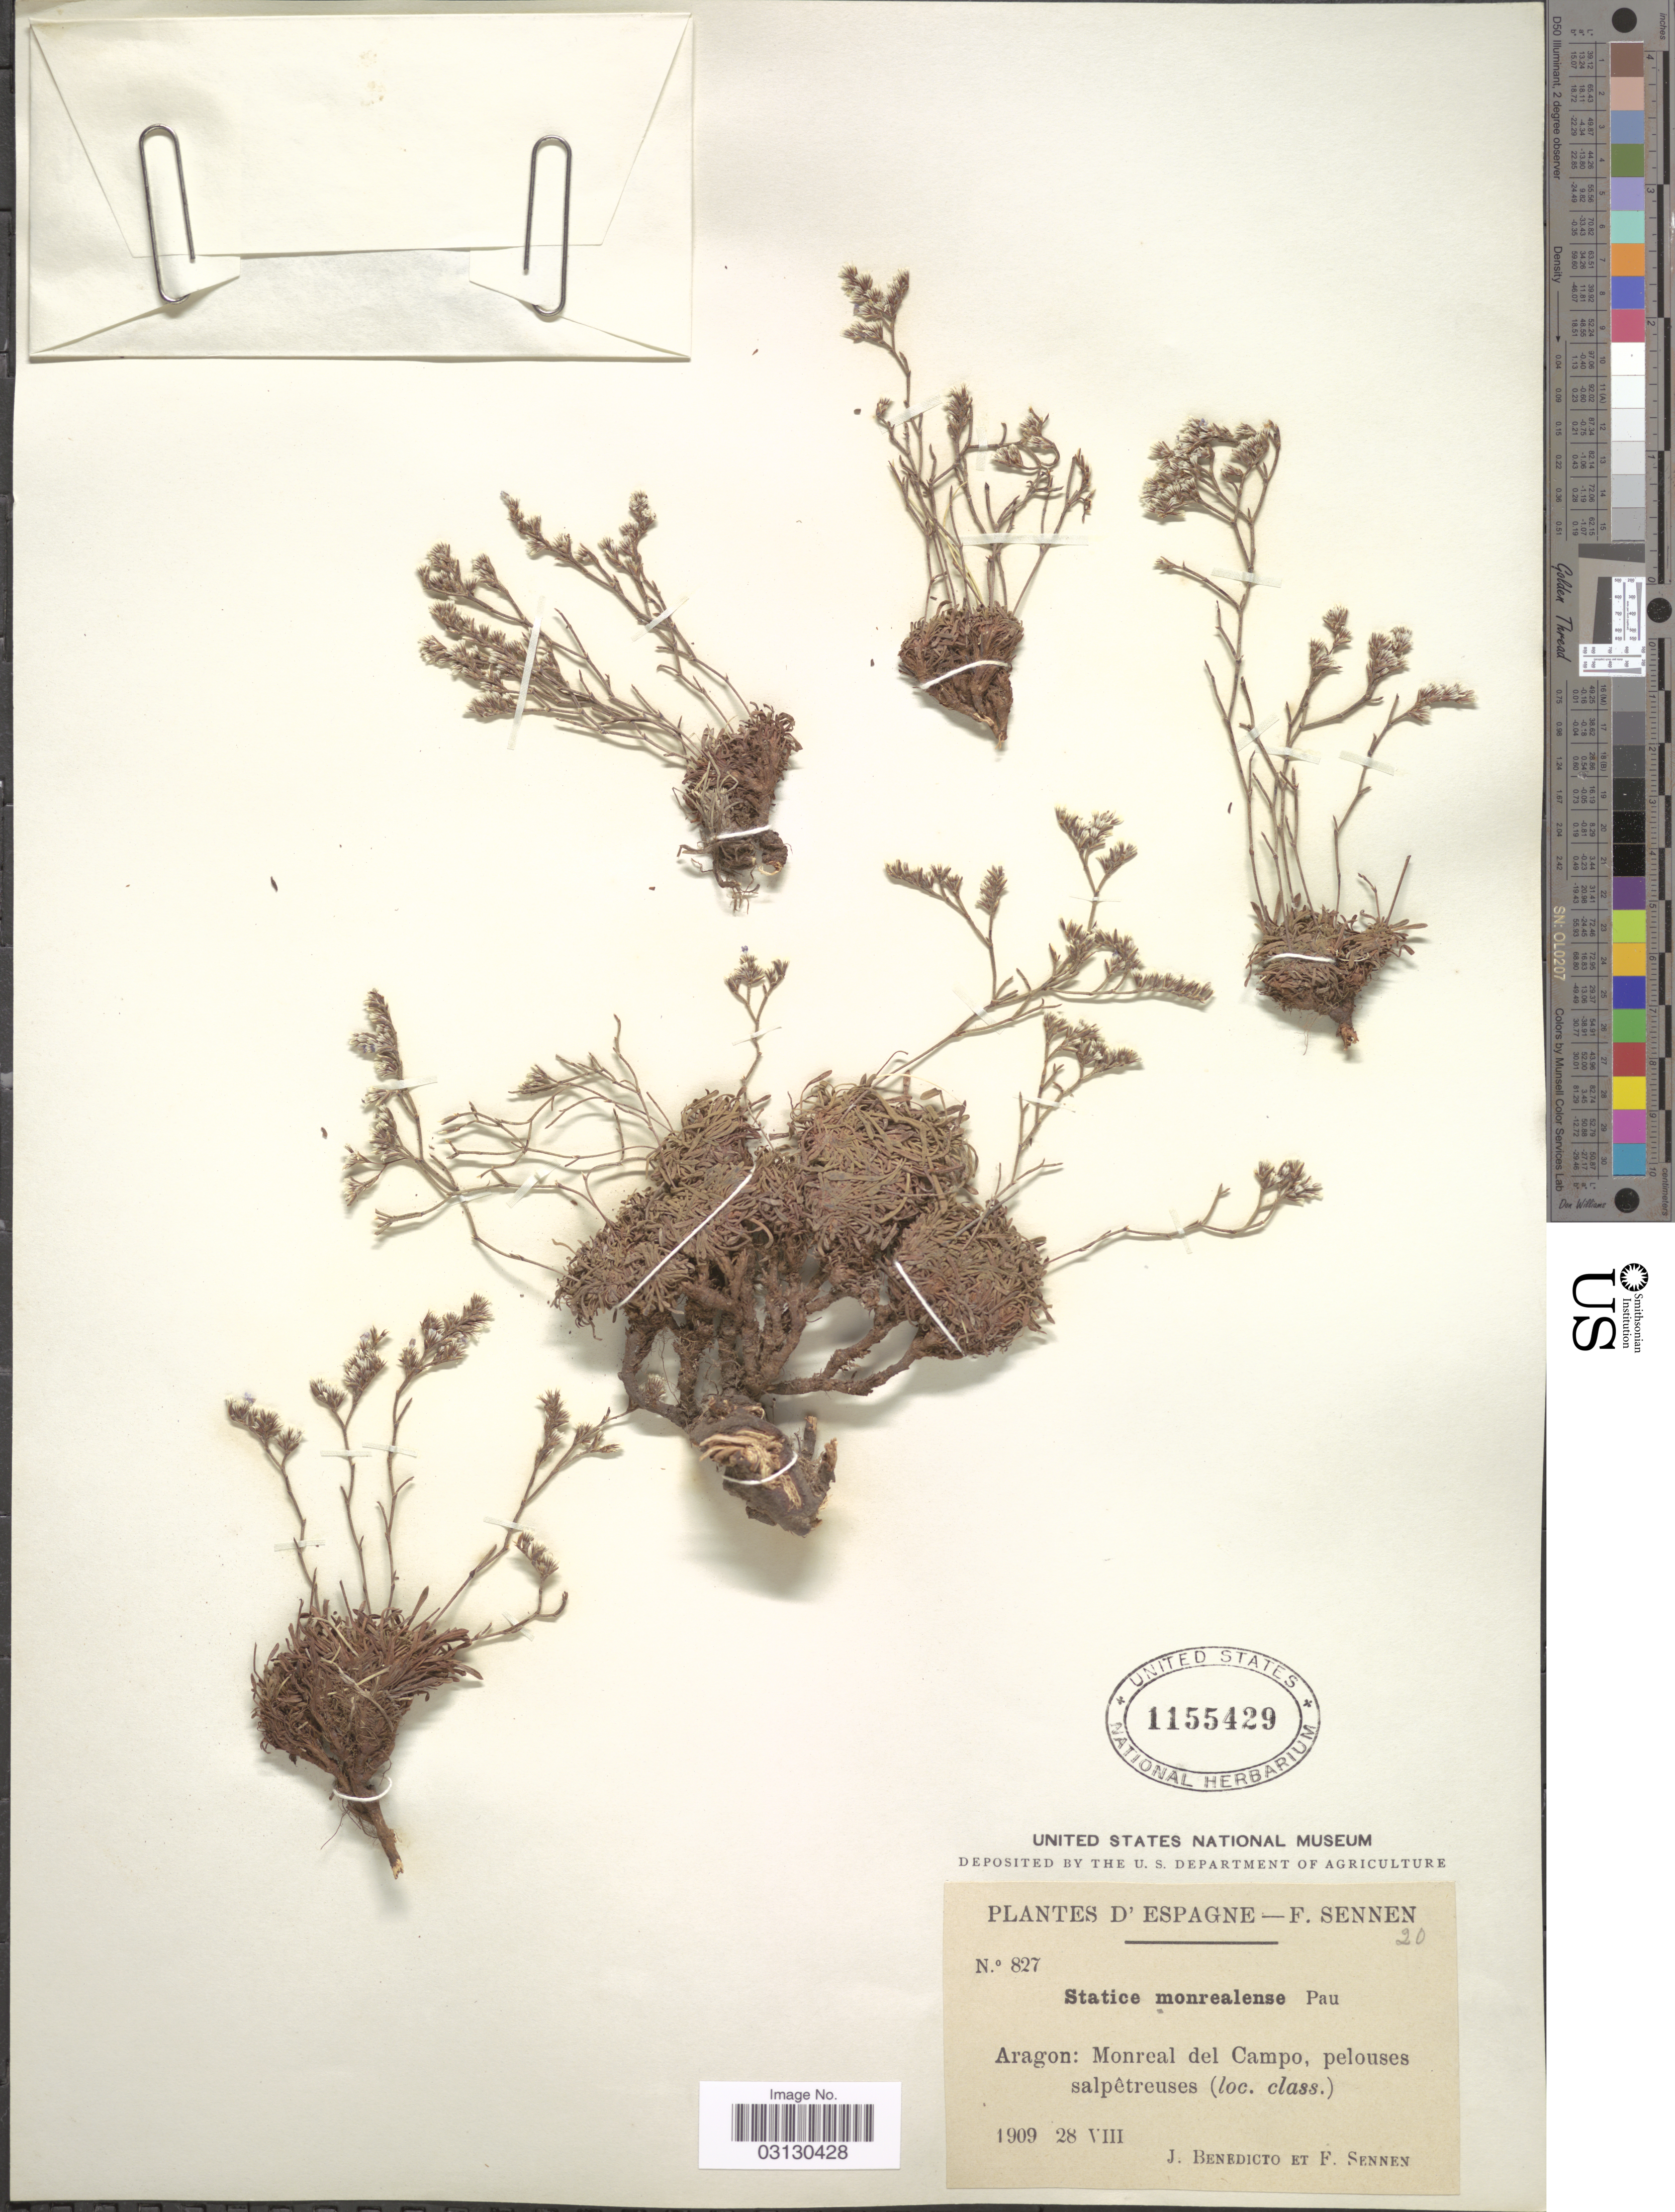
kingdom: Plantae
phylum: Tracheophyta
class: Magnoliopsida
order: Caryophyllales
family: Plumbaginaceae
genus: Limonium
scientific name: Limonium aragonense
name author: (Debeaux ex Willk.) Pignatti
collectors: J. Benedicto & E. Sennen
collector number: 827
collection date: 1909-08-28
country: Spain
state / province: Aragón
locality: Espagne. Monreal del Campo, pelouses salpêtreuses (loc. class.).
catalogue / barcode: US 1155429